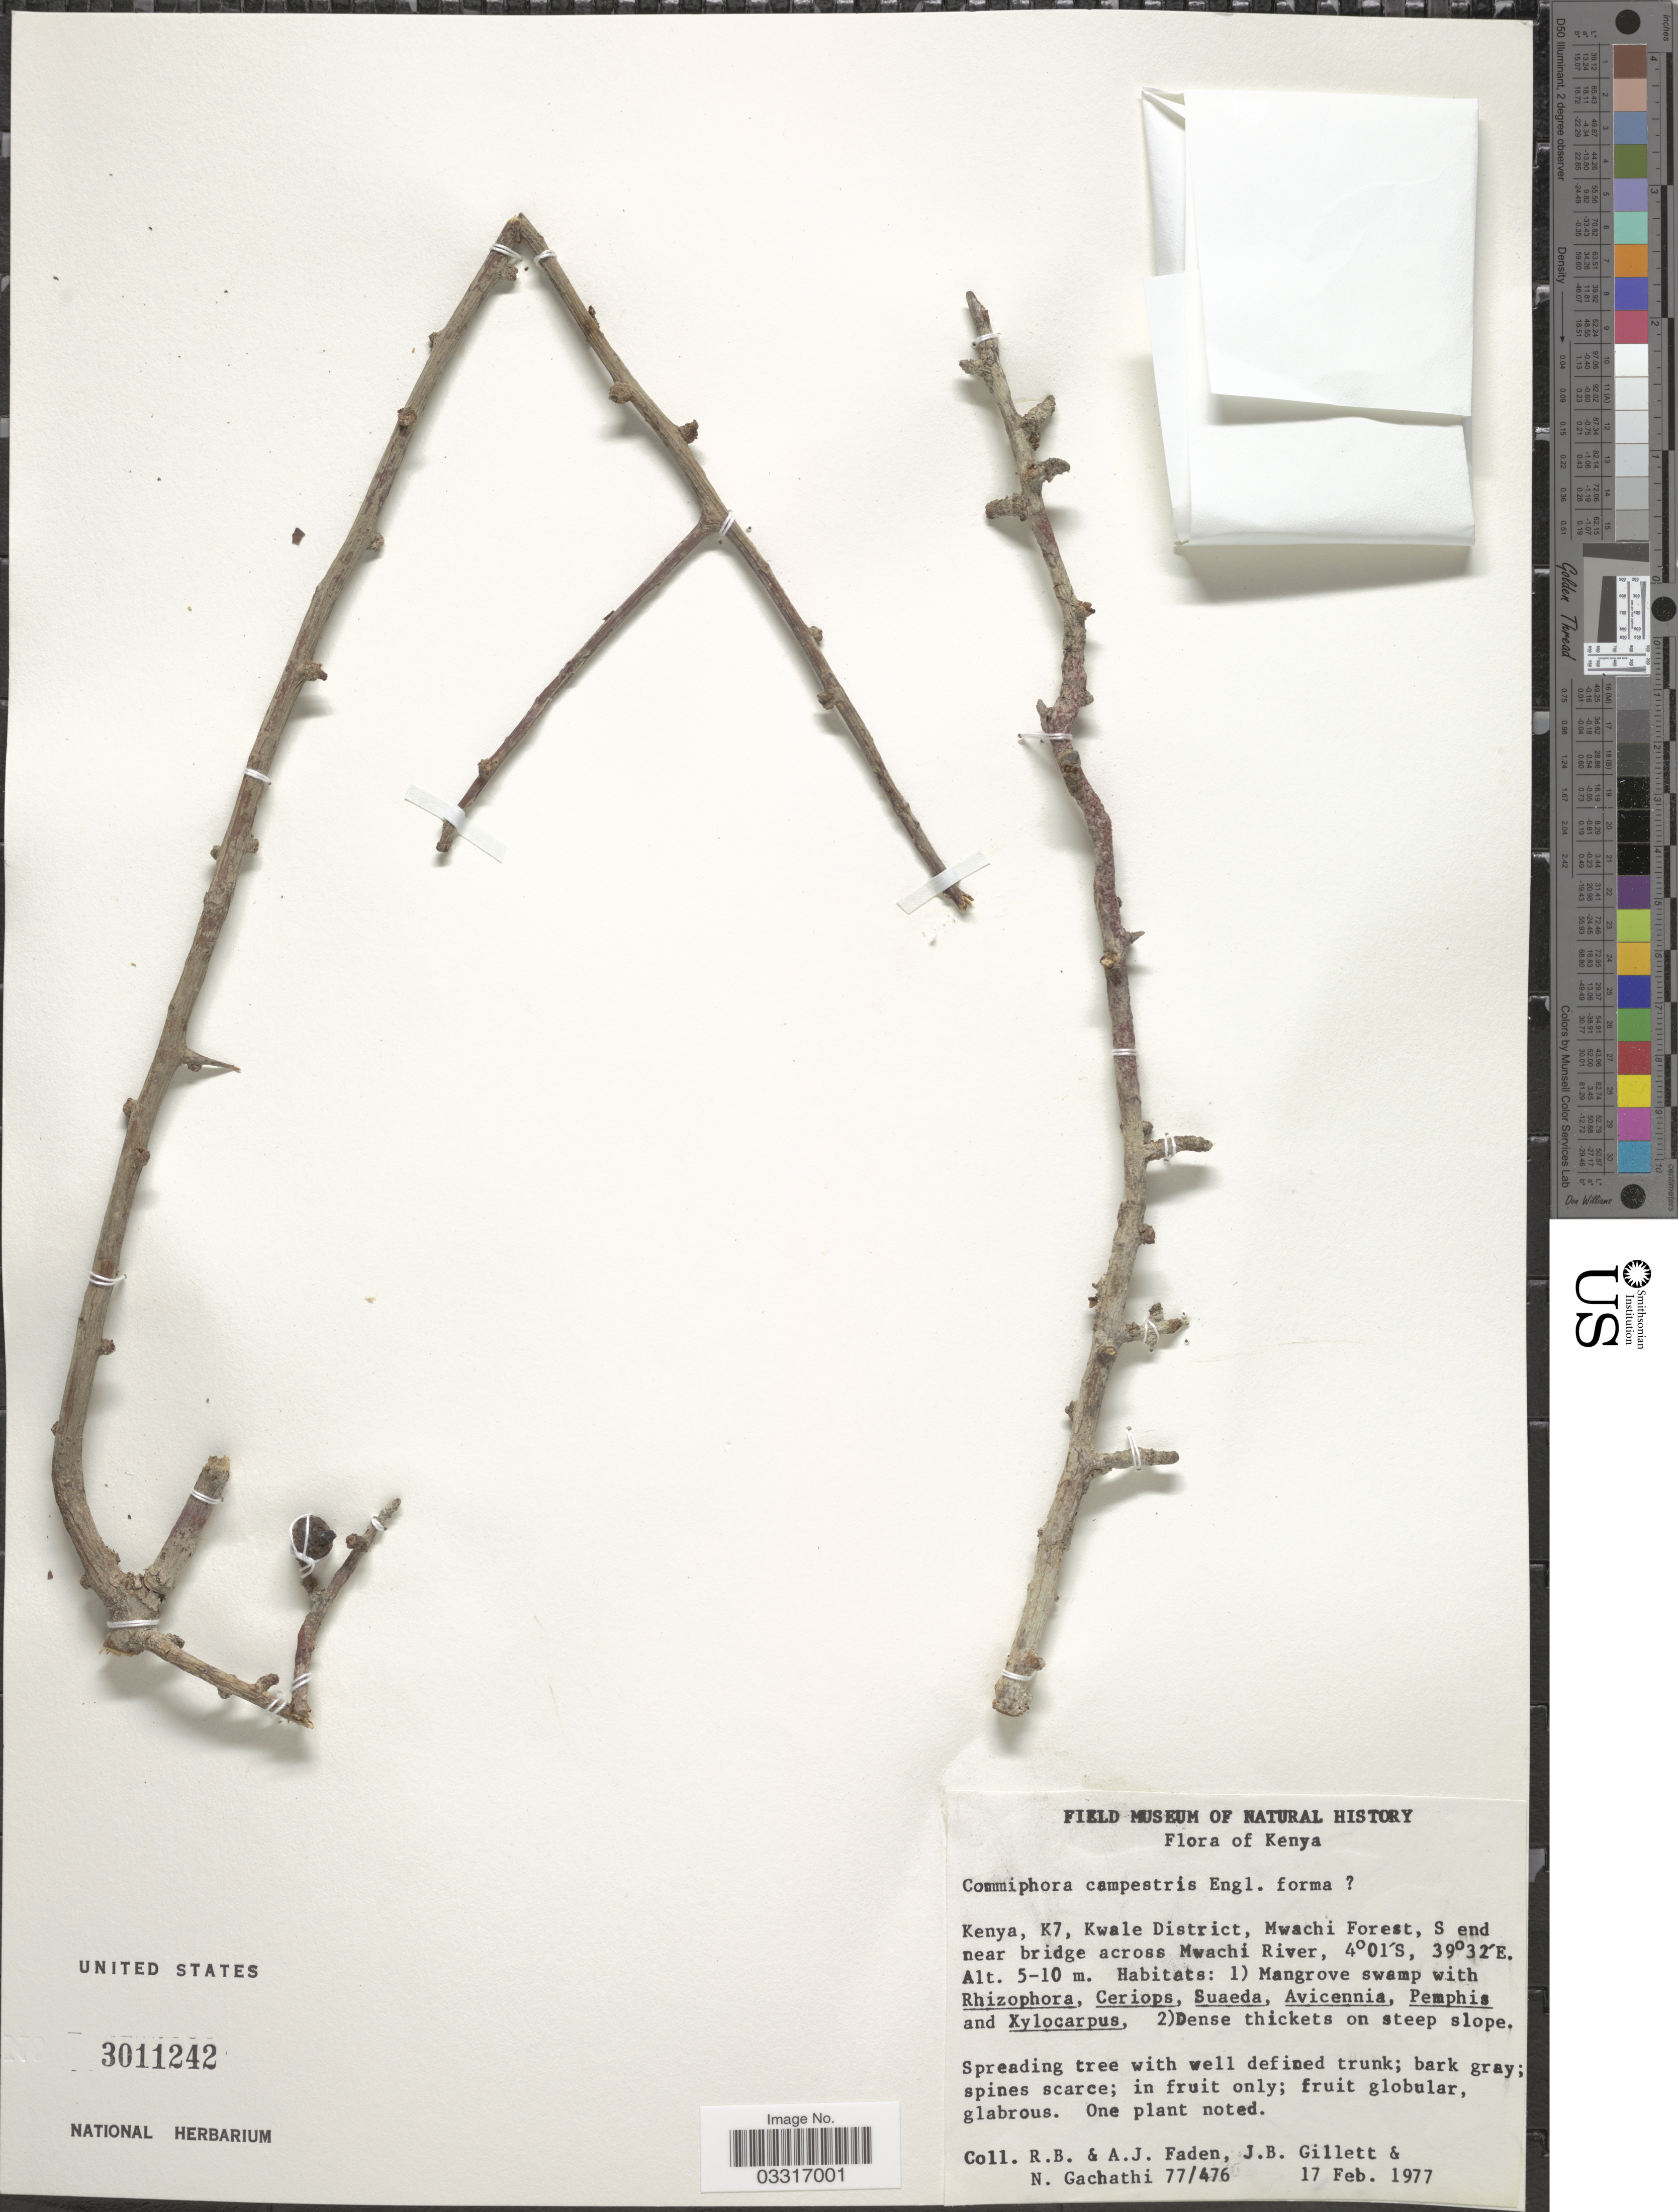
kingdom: Plantae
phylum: Tracheophyta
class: Magnoliopsida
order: Sapindales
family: Burseraceae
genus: Commiphora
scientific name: Commiphora campestris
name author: Engl.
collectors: R. B. Faden, A. J. Faden, J. B. Gillett & N. Gachathi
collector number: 77/476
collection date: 1977-02-17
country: Kenya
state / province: Kwale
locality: K7, Kwale District, Mwachi Forest, S end near bridge across Mwachi River.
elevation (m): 5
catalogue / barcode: US 3011242